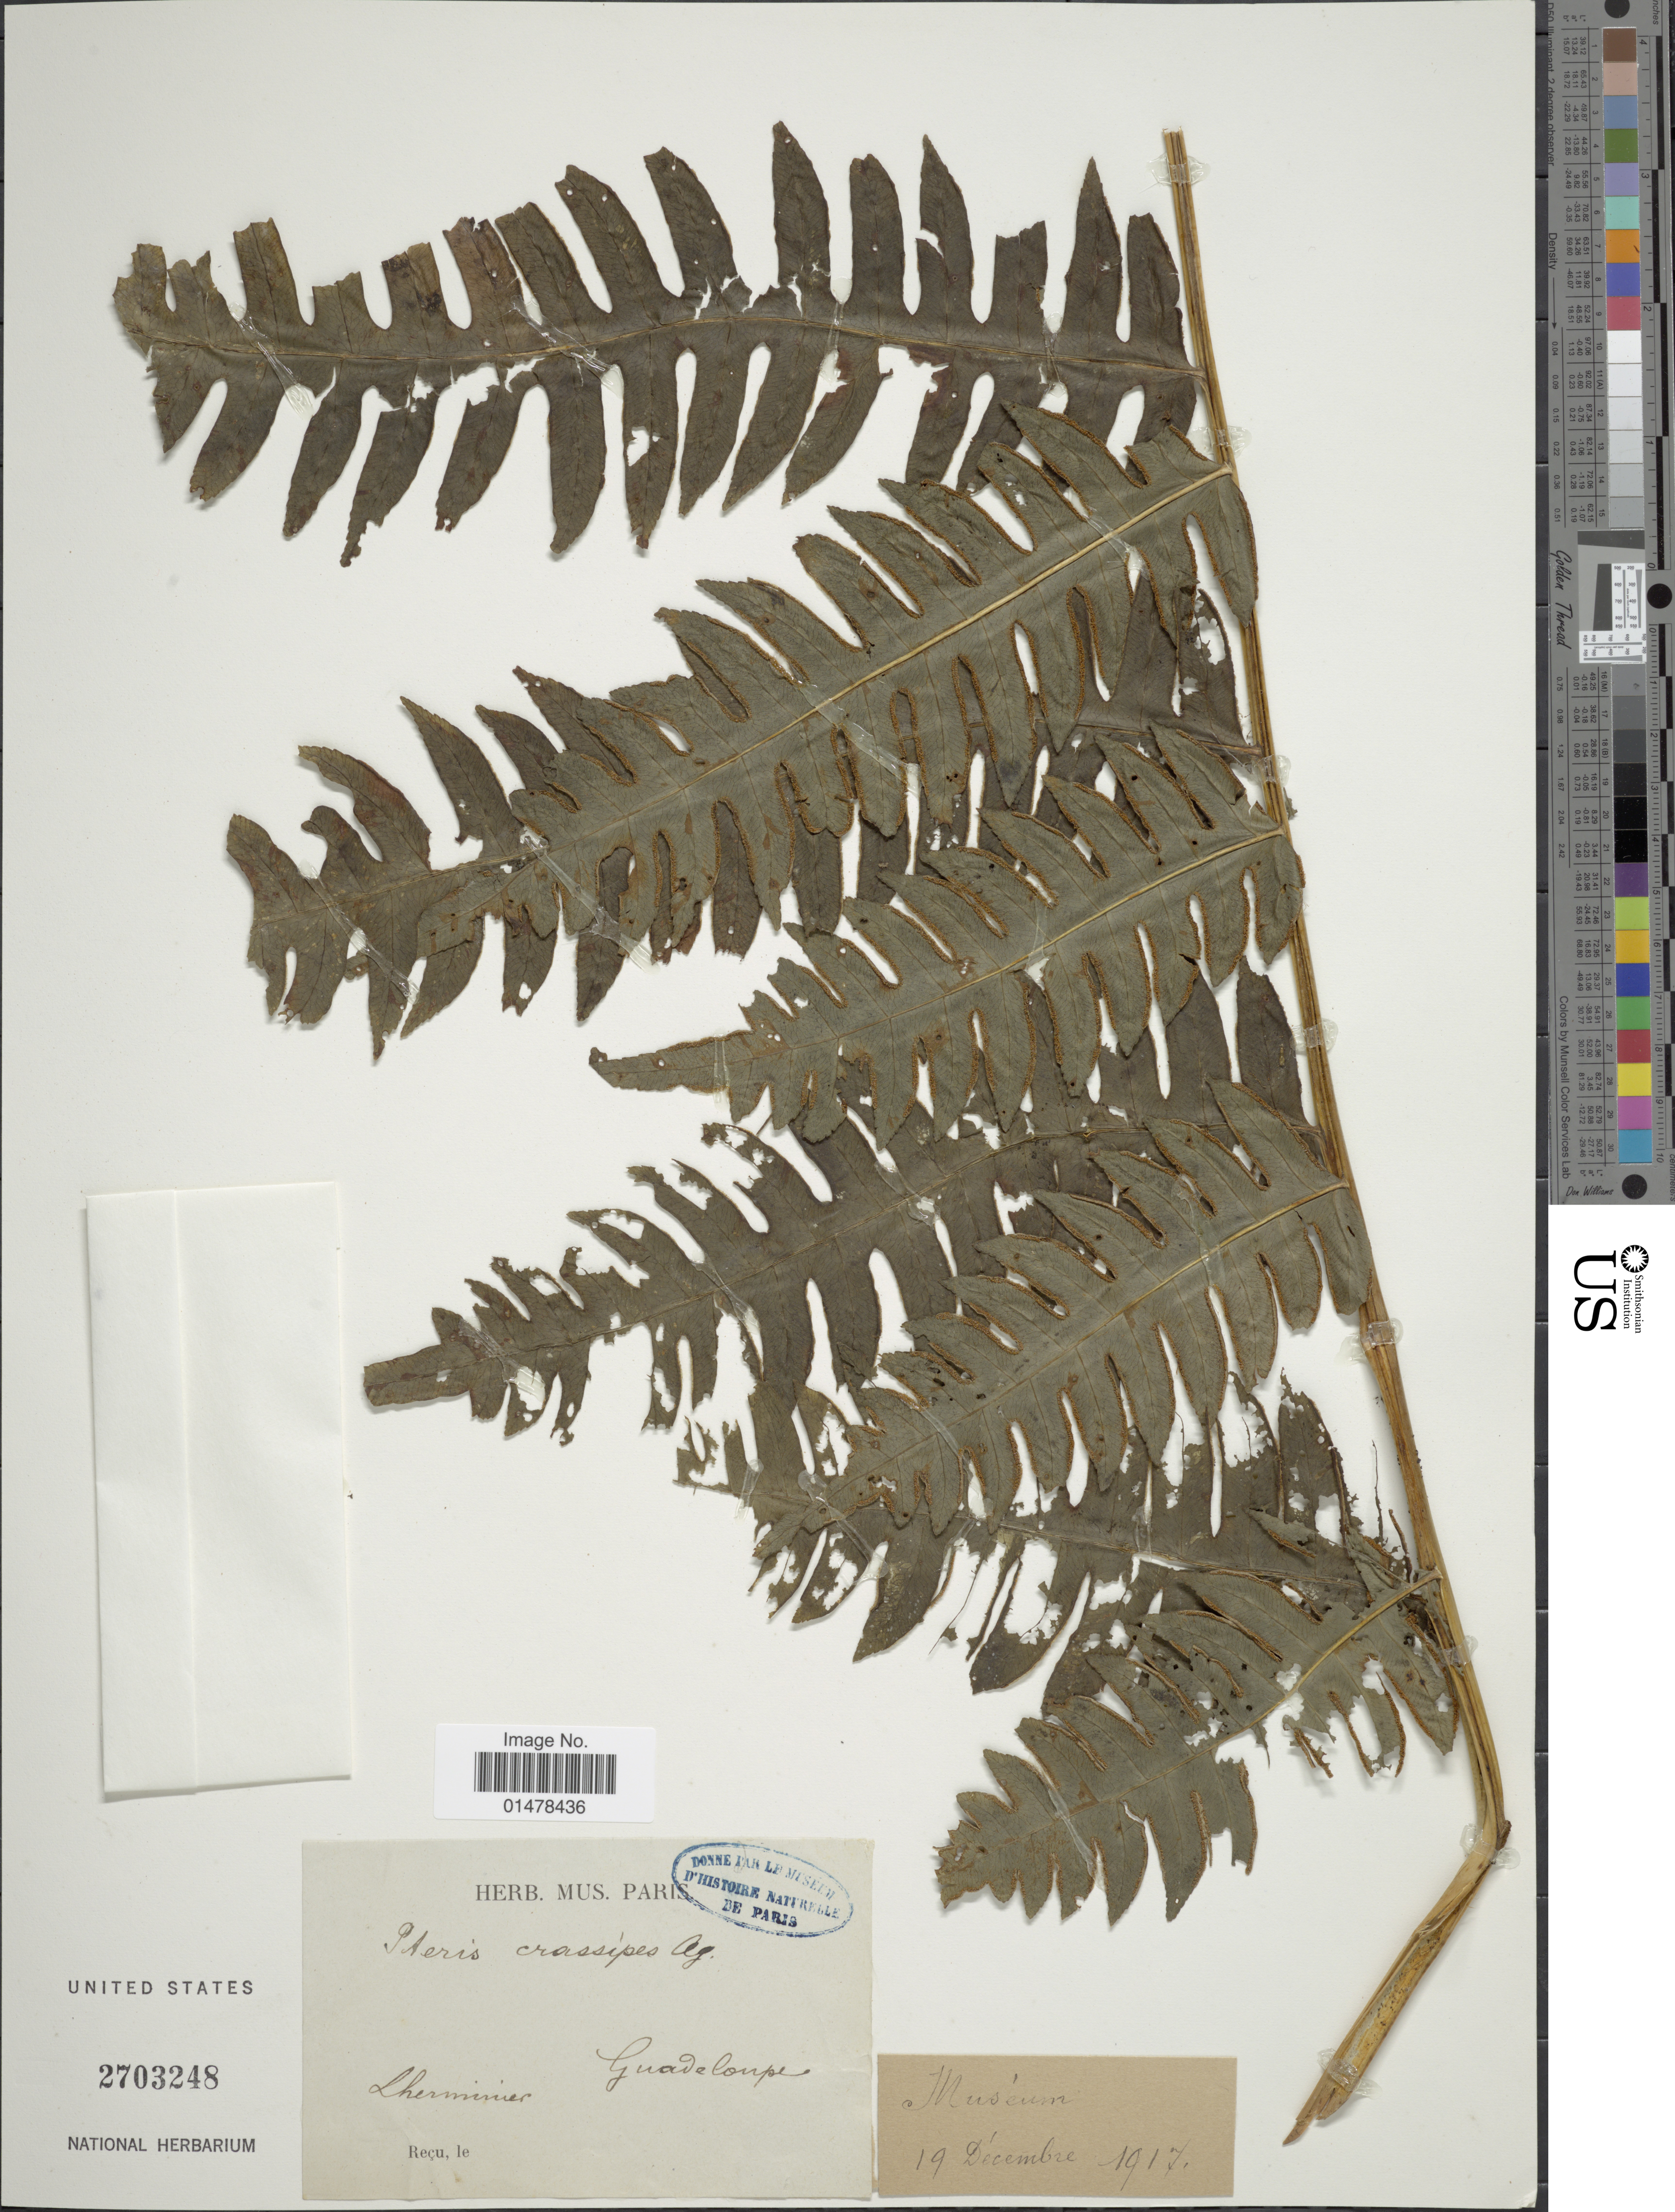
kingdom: Plantae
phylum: Tracheophyta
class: Polypodiopsida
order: Polypodiales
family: Pteridaceae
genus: Pteris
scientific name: Pteris altissima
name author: Poir.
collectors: -. L'Herminier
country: Guadeloupe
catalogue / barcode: US 2703248